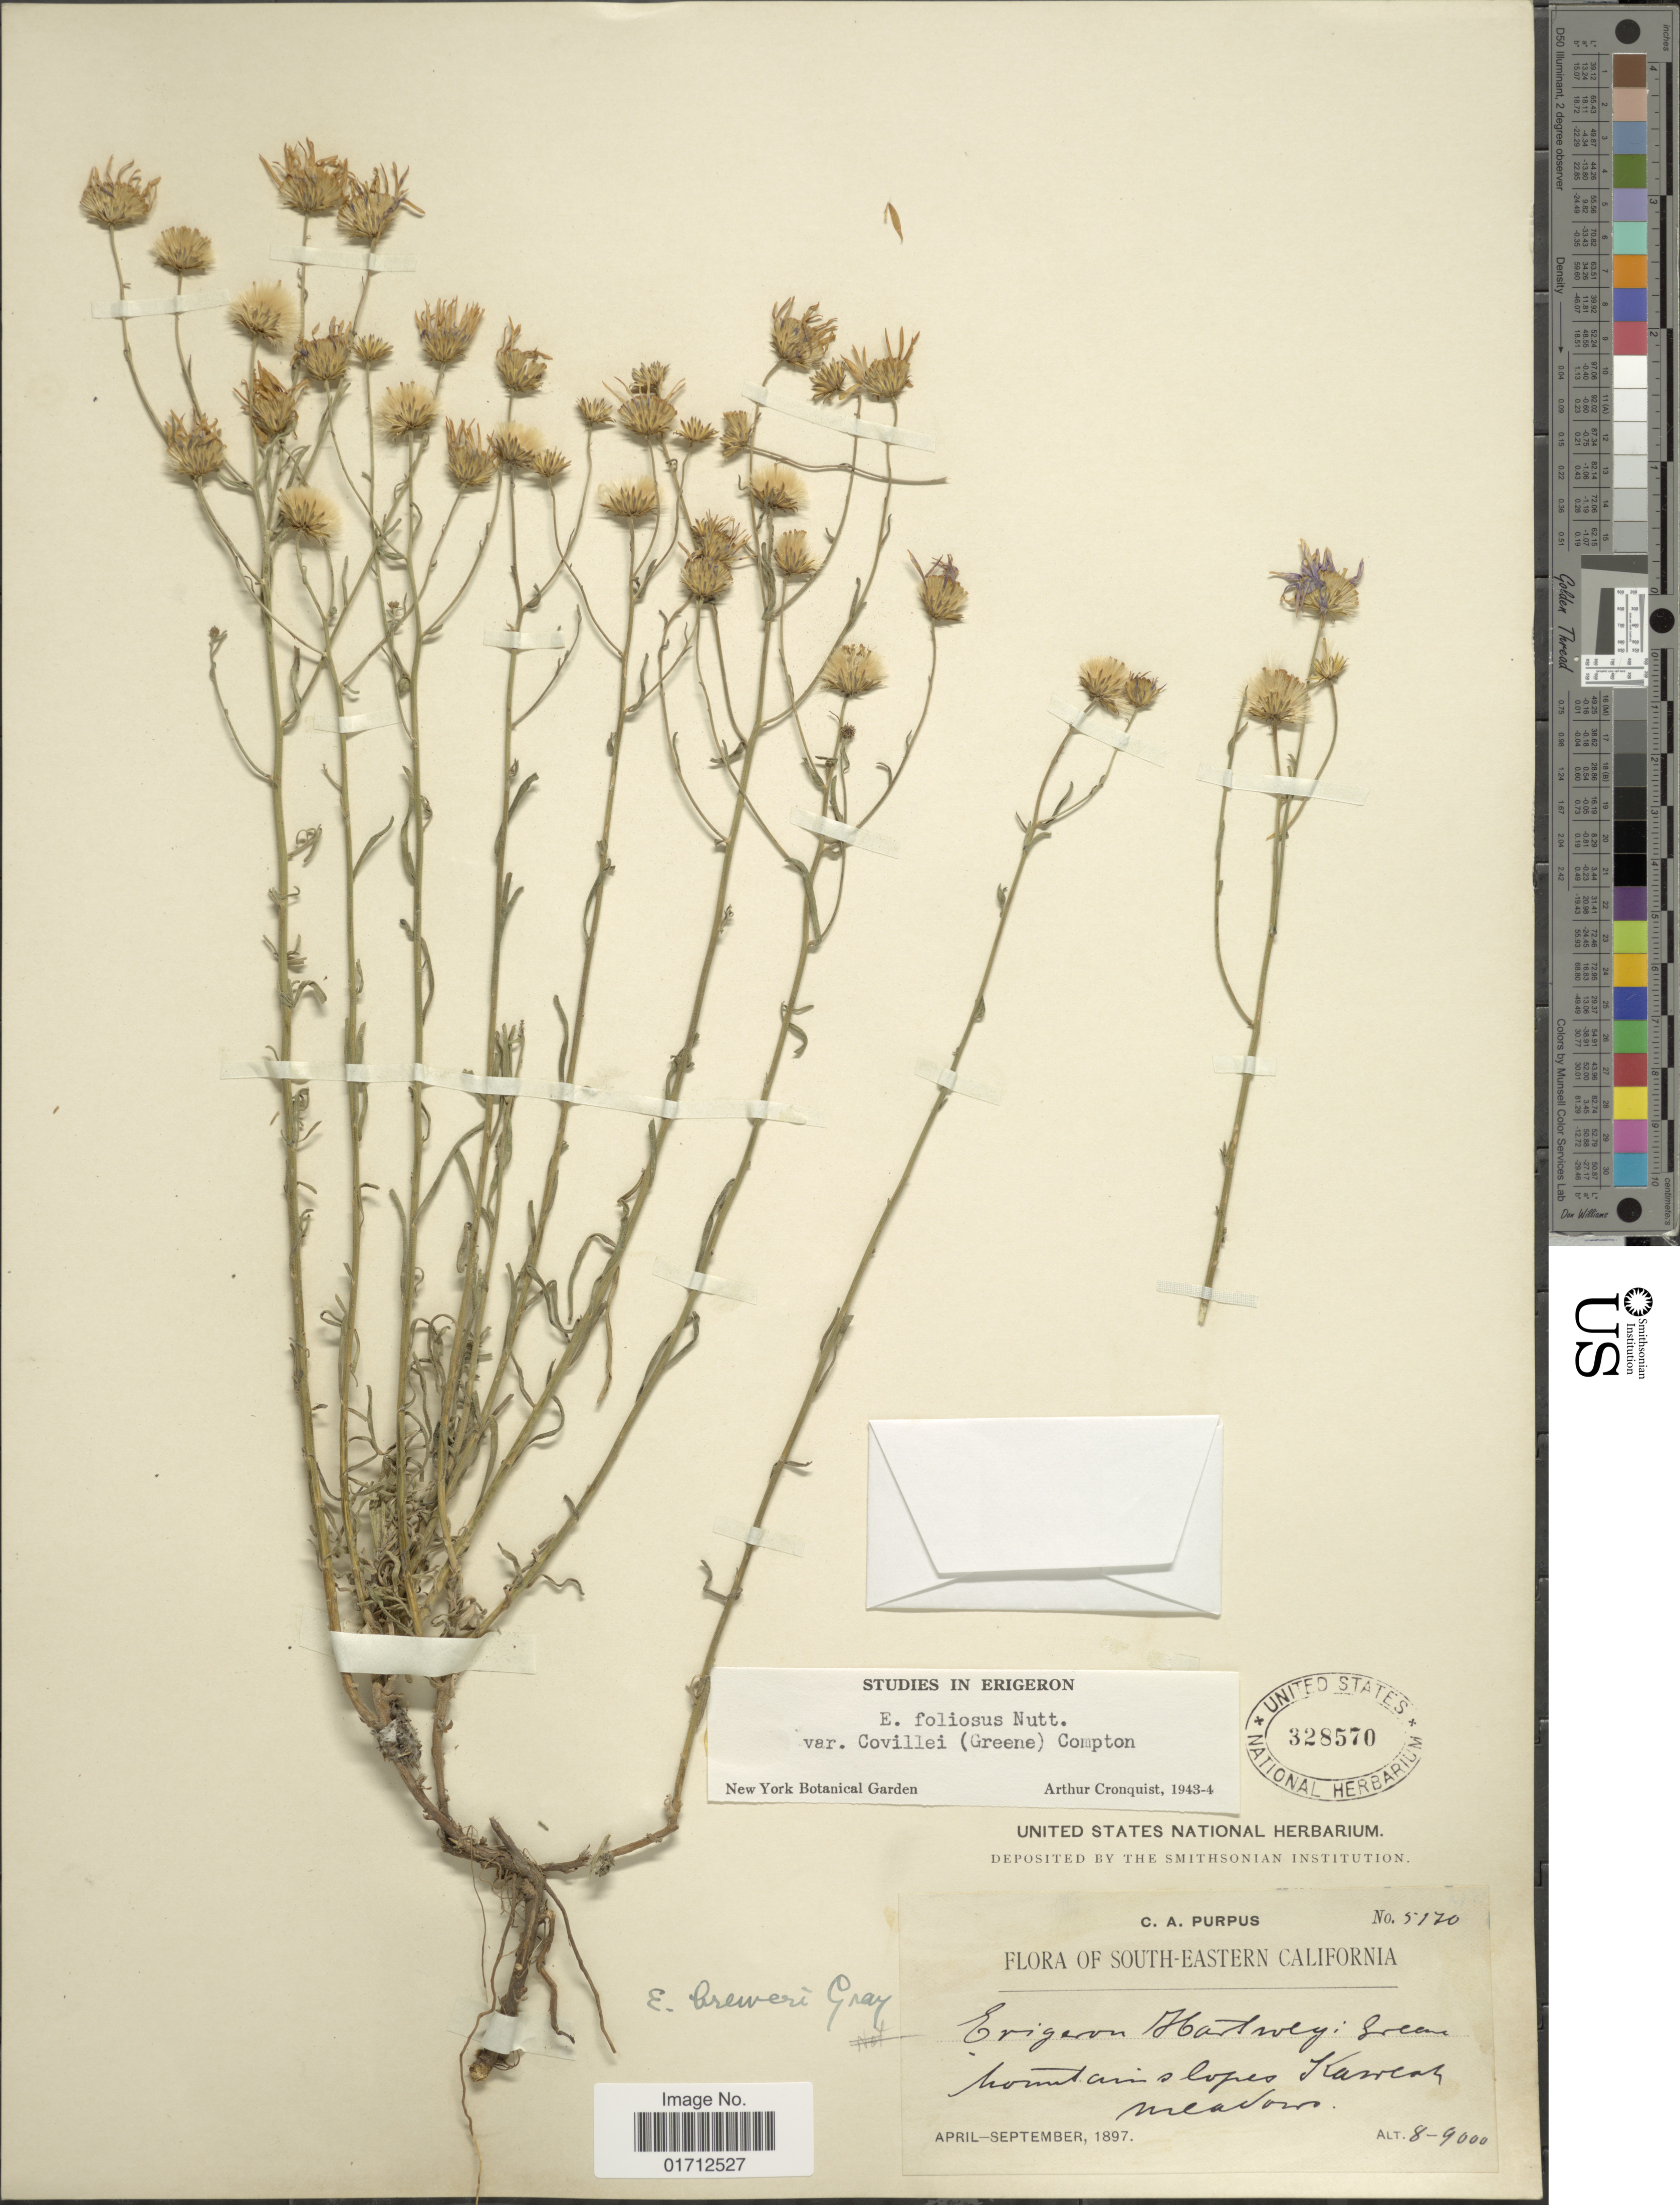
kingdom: Plantae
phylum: Tracheophyta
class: Magnoliopsida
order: Asterales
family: Asteraceae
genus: Erigeron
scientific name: Erigeron foliosus var. covillei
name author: Nutt.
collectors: C. A. Purpus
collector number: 5170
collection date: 1897-04/1897-09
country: United States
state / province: California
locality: Mountain slopes, Kawens Meadows.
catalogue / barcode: US 328570